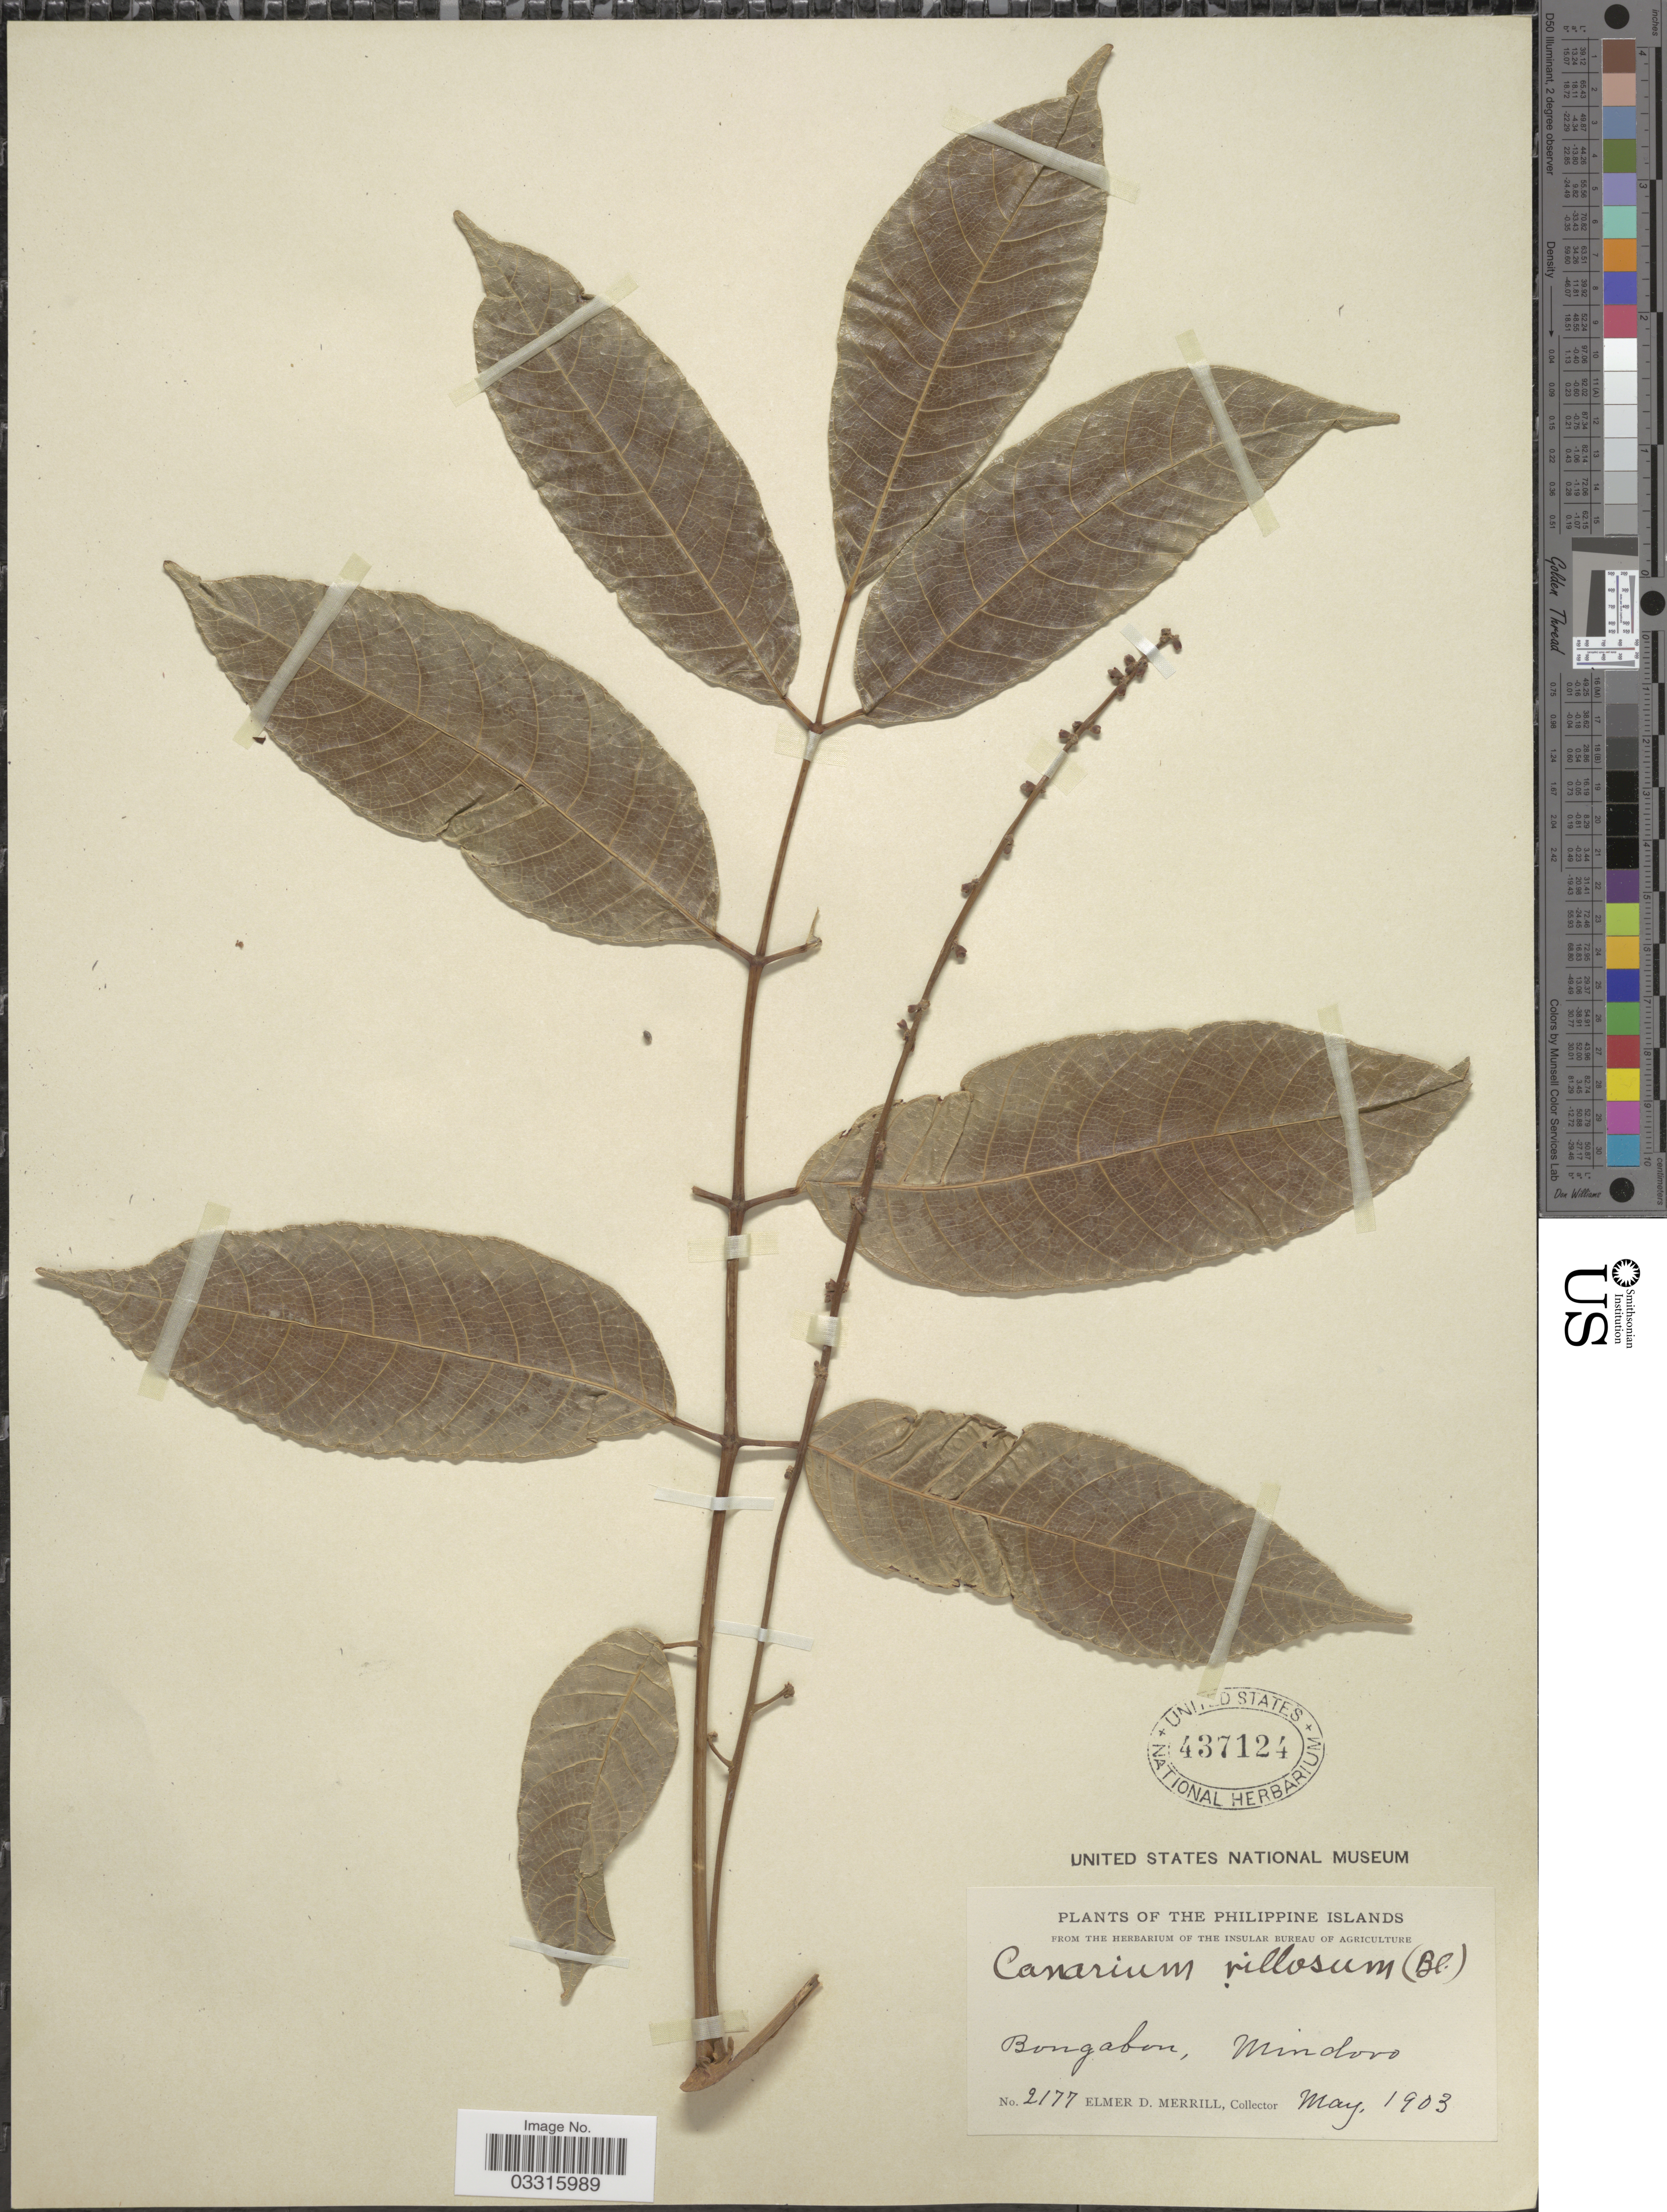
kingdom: Plantae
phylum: Tracheophyta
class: Magnoliopsida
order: Sapindales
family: Burseraceae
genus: Canarium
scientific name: Canarium asperum subsp. asperum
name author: Benth.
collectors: E. D. Merrill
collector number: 2177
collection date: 1903-05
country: Philippines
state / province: Mimaropa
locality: Bongabon, Mindoro.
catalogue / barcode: US 437124